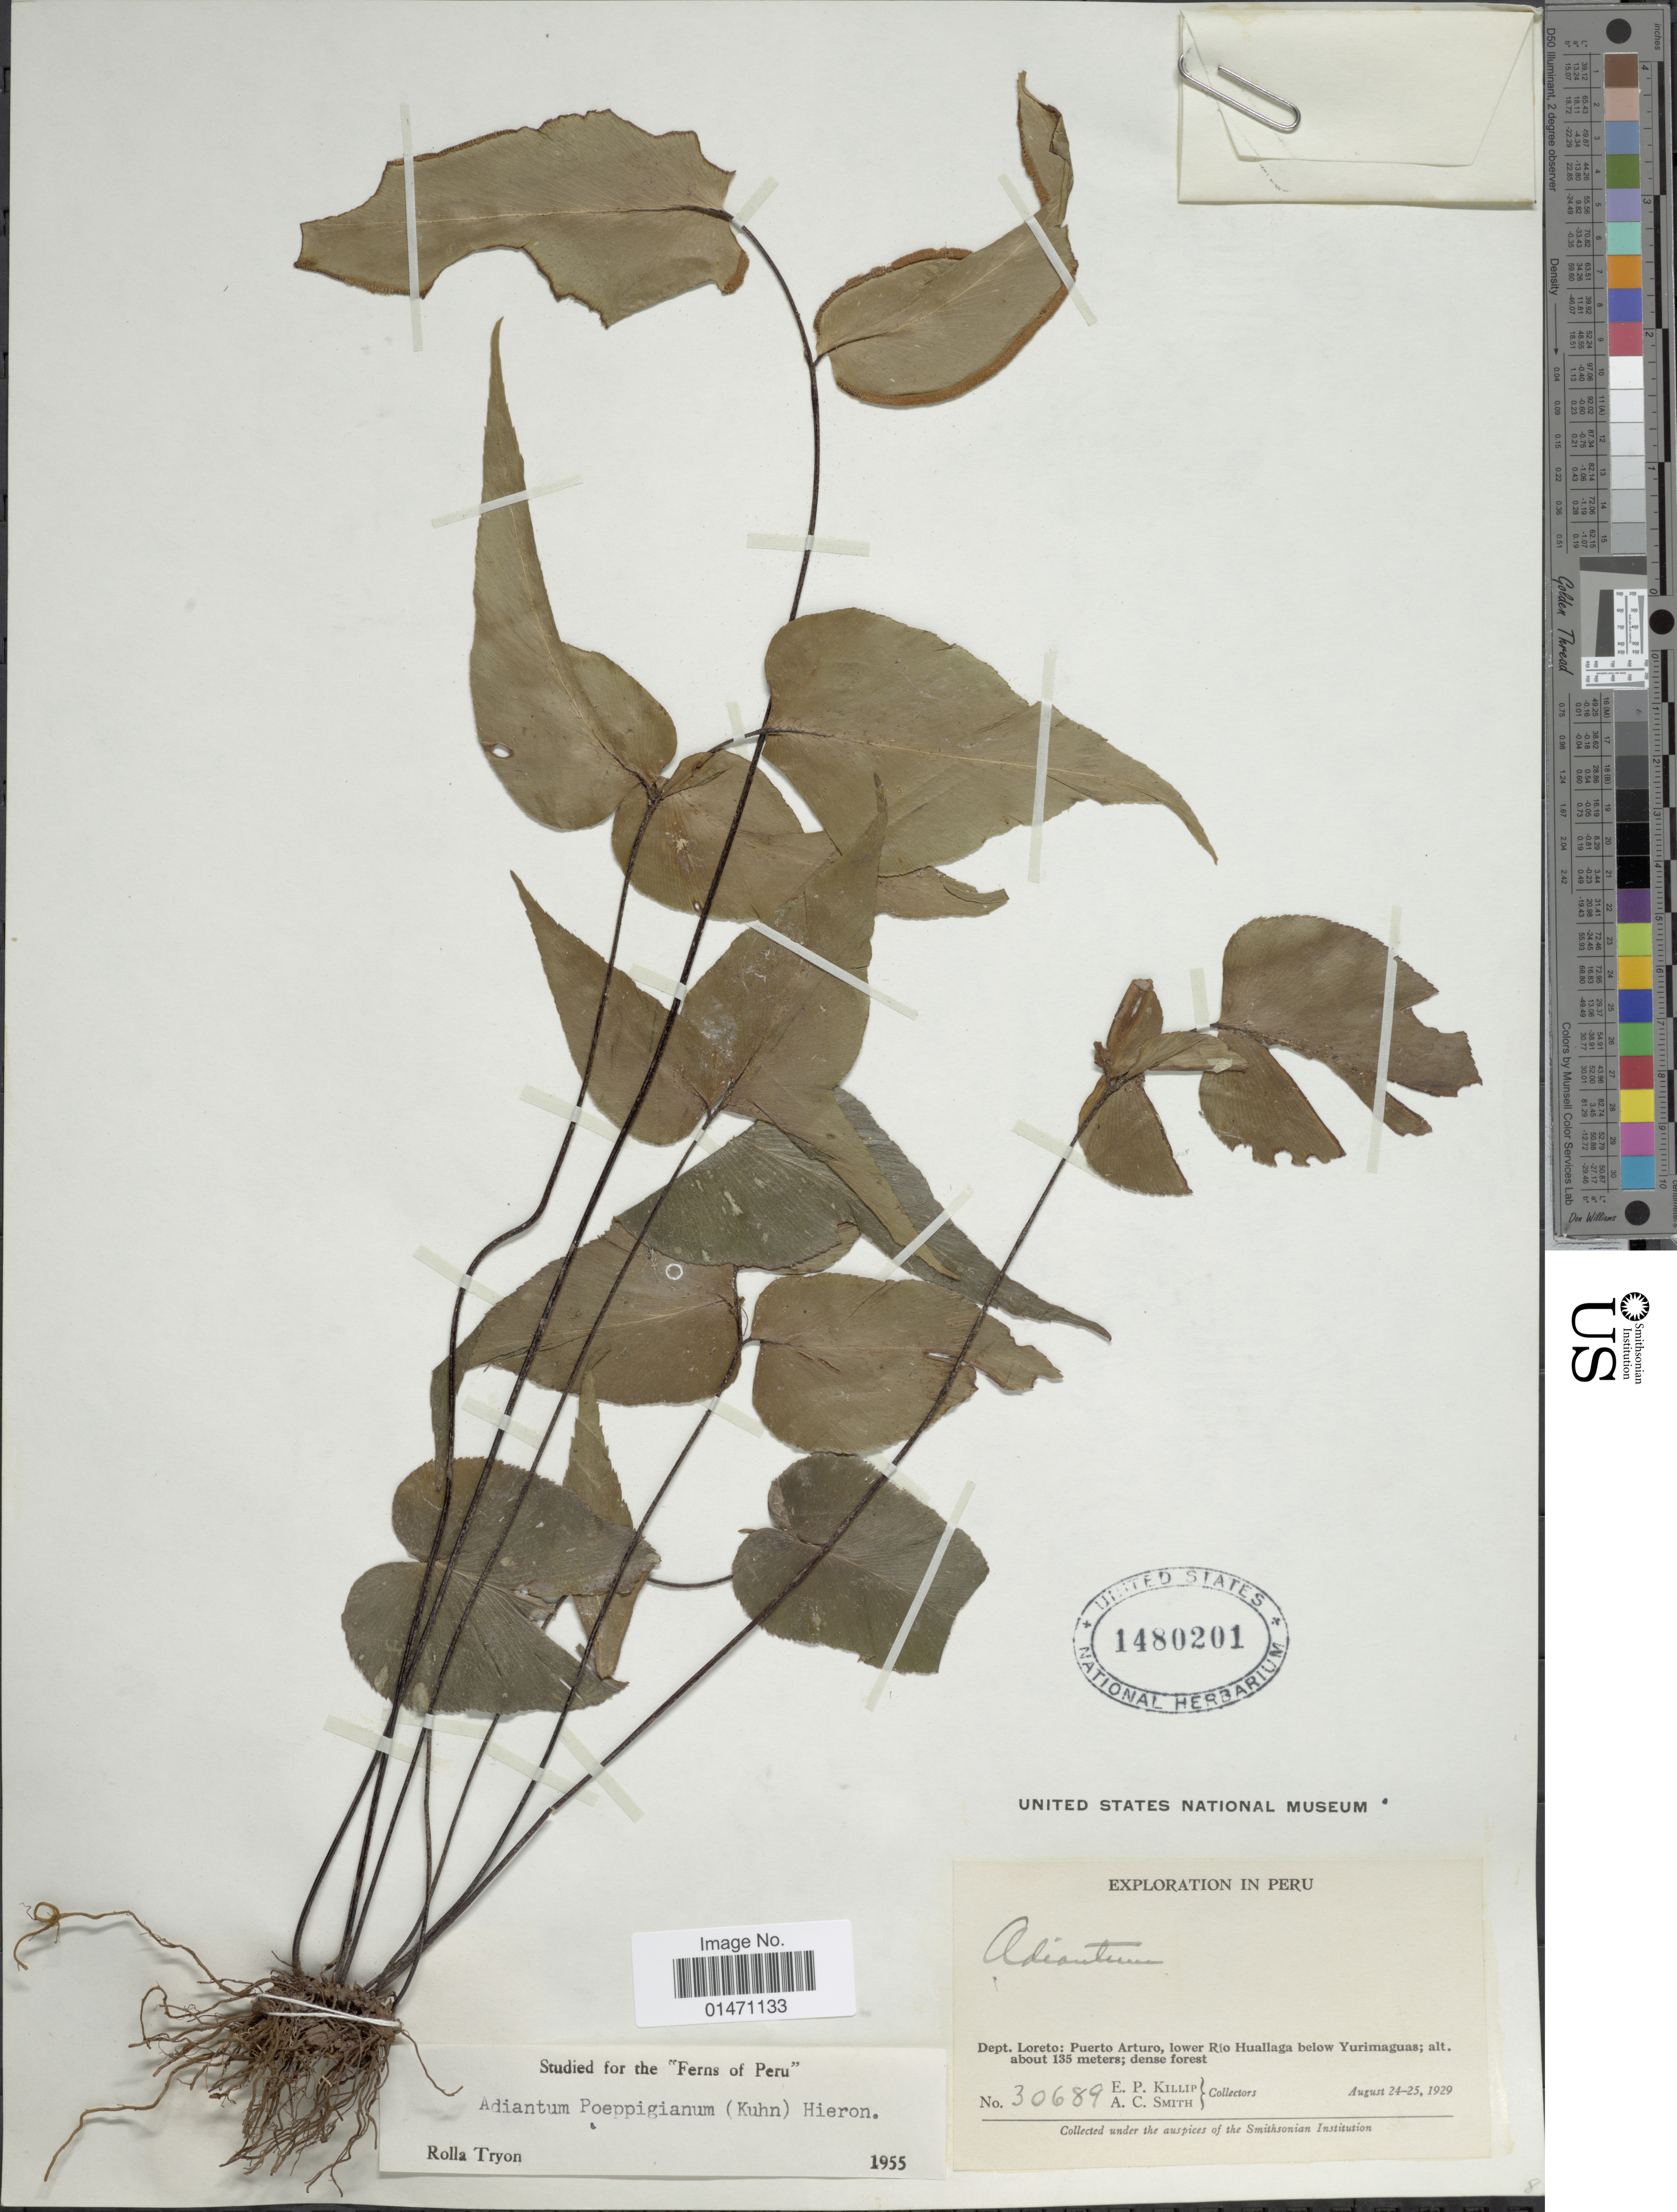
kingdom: Plantae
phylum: Tracheophyta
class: Polypodiopsida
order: Polypodiales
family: Pteridaceae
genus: Adiantum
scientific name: Adiantum poeppigianum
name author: C. Presl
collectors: E. P. Killip & A. C. Smith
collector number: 30689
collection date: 1929-08-24/1929-08-25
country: Peru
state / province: Loreto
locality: Dept. Loreto: Puerto Arturo, lower Rio Huallaga below Yurimaguas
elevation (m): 135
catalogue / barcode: US 1480201